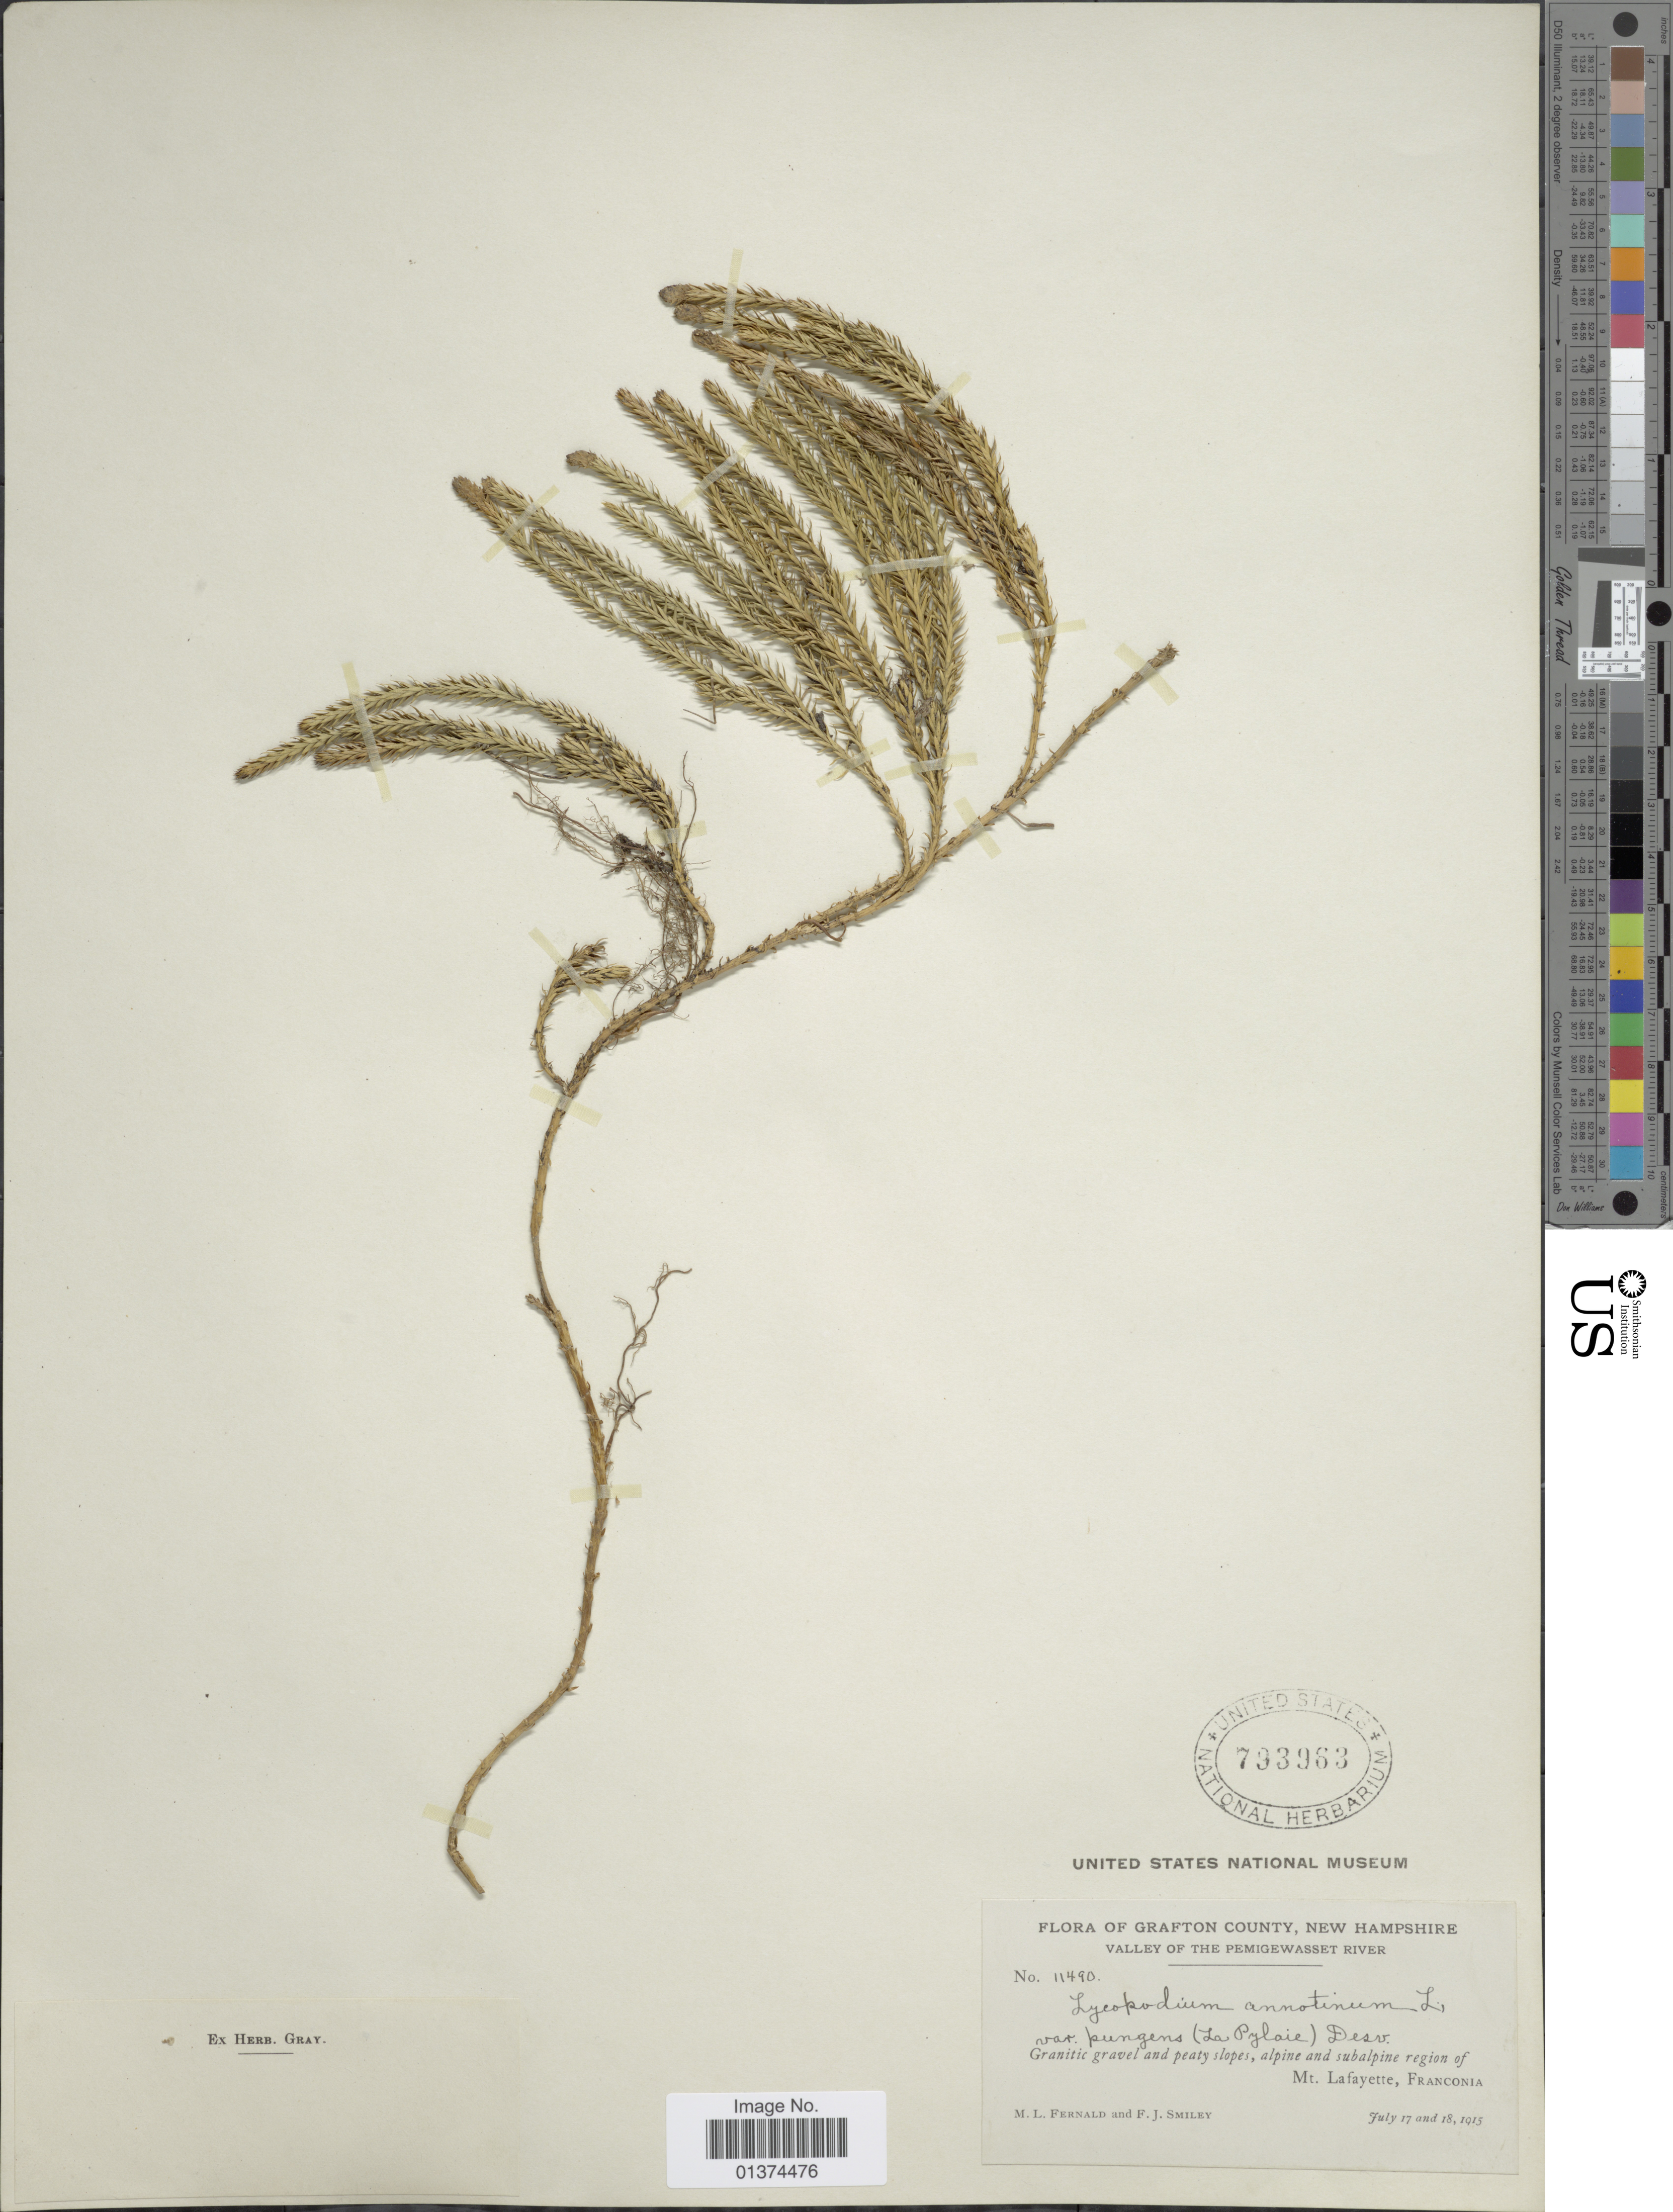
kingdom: Plantae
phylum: Tracheophyta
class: Lycopodiopsida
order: Lycopodiales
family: Lycopodiaceae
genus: Spinulum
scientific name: Spinulum annotinum subsp. annotinum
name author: (L.) A. Haines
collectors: M. L. Fernald & F. Smiley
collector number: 11490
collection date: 1915-07-17/1915-07-18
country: United States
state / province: New Hampshire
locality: Grafton County, Valley of the Pemigewasset River, Granitic gravel and peaty slopes, aloine and subalpine region of Mt Lafayette, Franconia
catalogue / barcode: US 793963